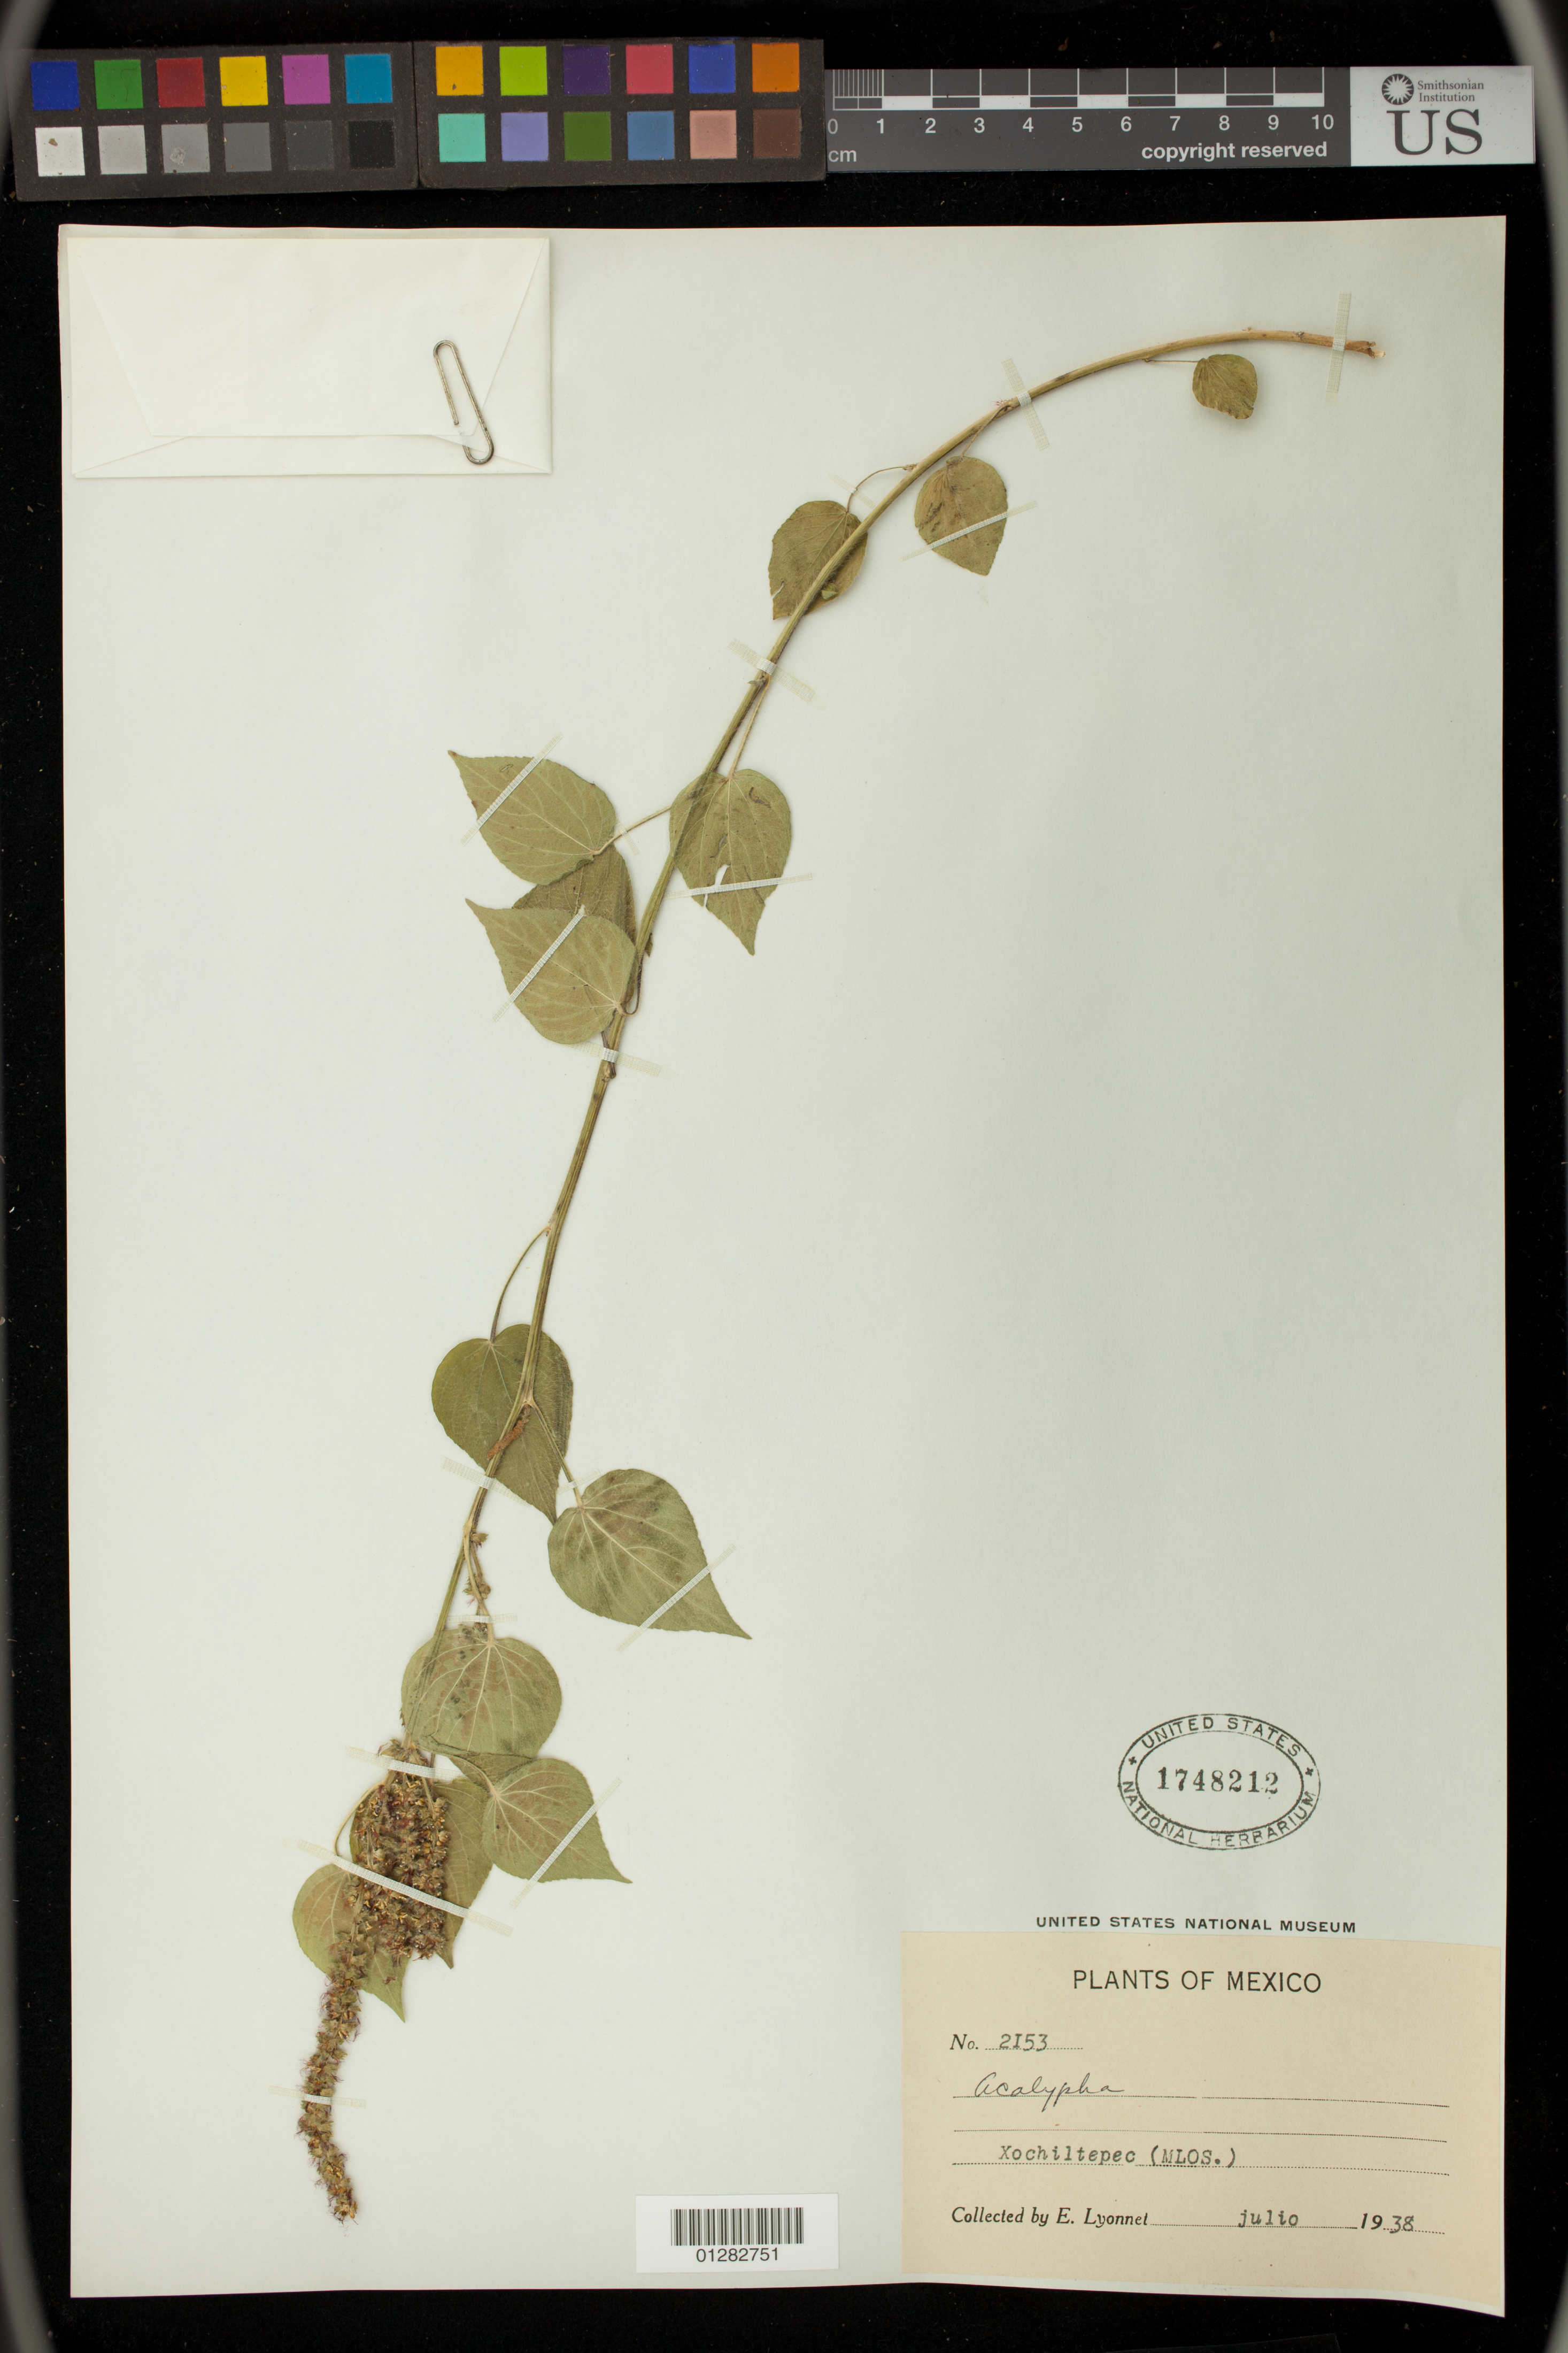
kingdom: Plantae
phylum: Tracheophyta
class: Magnoliopsida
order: Malpighiales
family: Euphorbiaceae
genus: Acalypha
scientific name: Acalypha sp.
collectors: E. Lyonnet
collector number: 2153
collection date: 1938-07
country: Mexico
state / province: Puebla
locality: Xochiltepec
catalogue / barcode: US 1748212